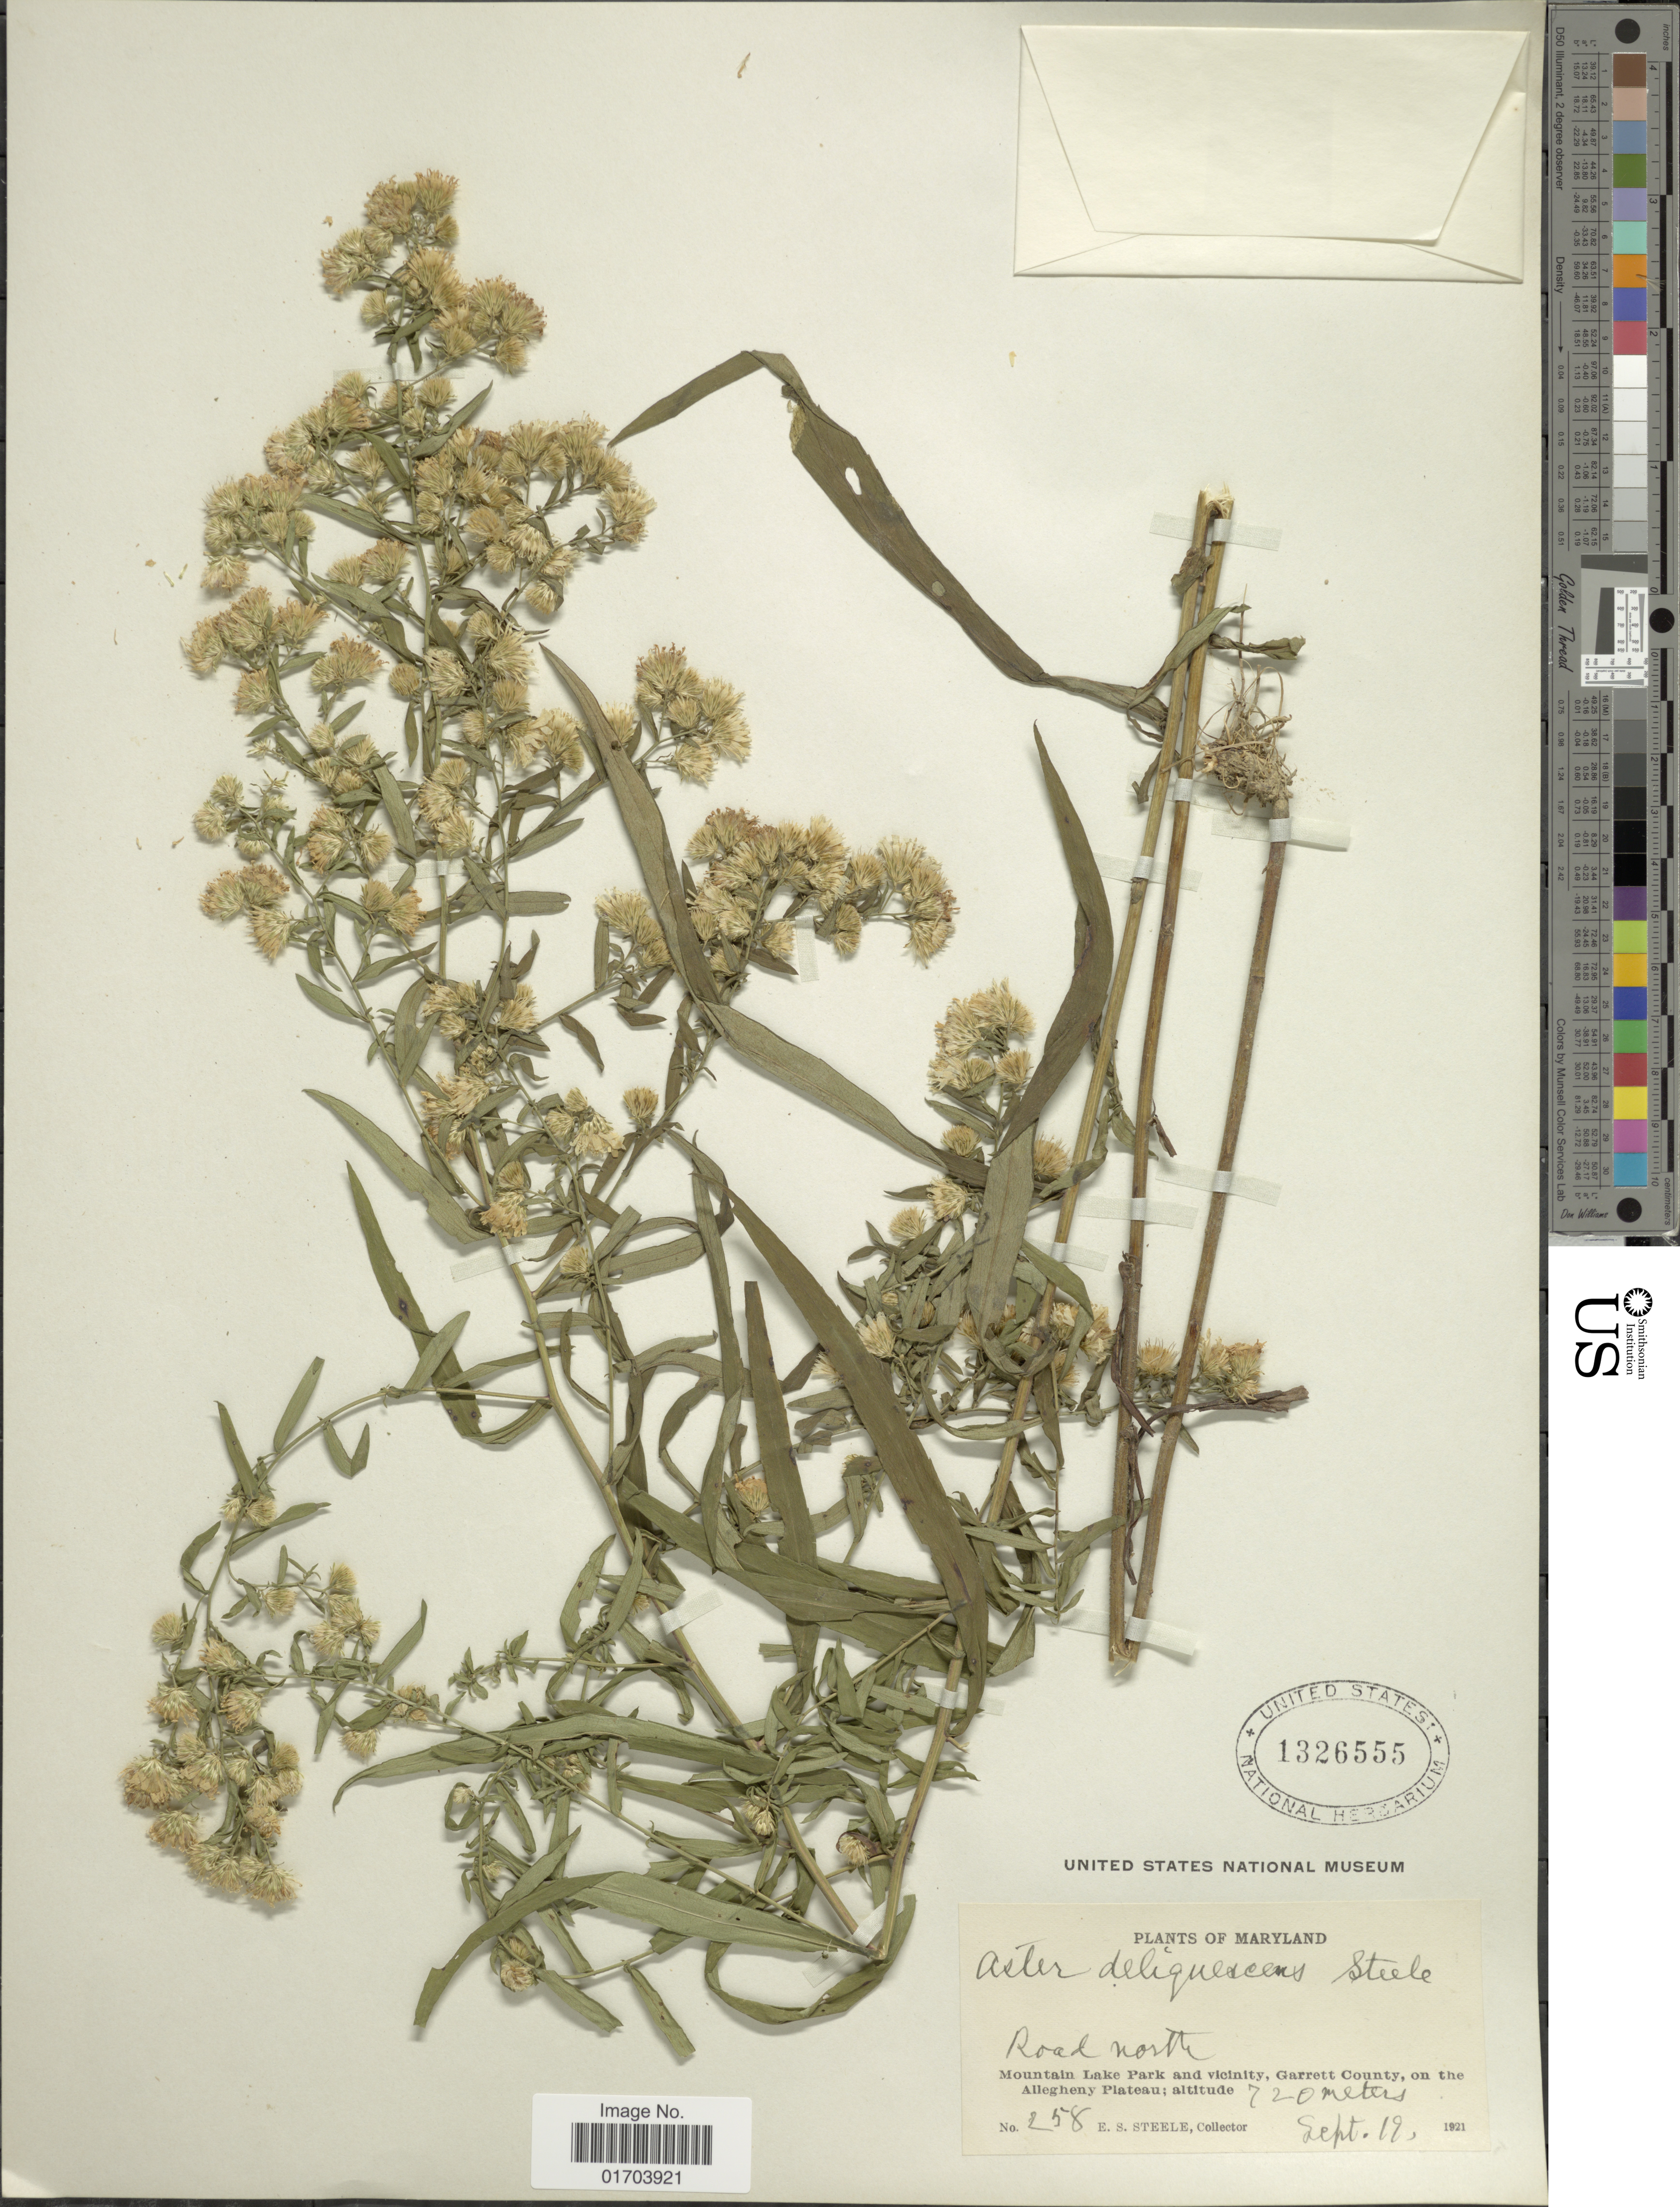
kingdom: Plantae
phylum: Tracheophyta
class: Magnoliopsida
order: Asterales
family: Asteraceae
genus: Aster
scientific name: Aster deliquescens E.S. Steele sp. nov. ined.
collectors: E. Steele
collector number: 258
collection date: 1921-09-19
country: United States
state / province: Maryland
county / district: Garrett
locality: Road north, Mountain Lake Park and vicinity, Garrett County, on the Allegheny Plateau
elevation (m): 720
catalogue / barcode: US 1326555